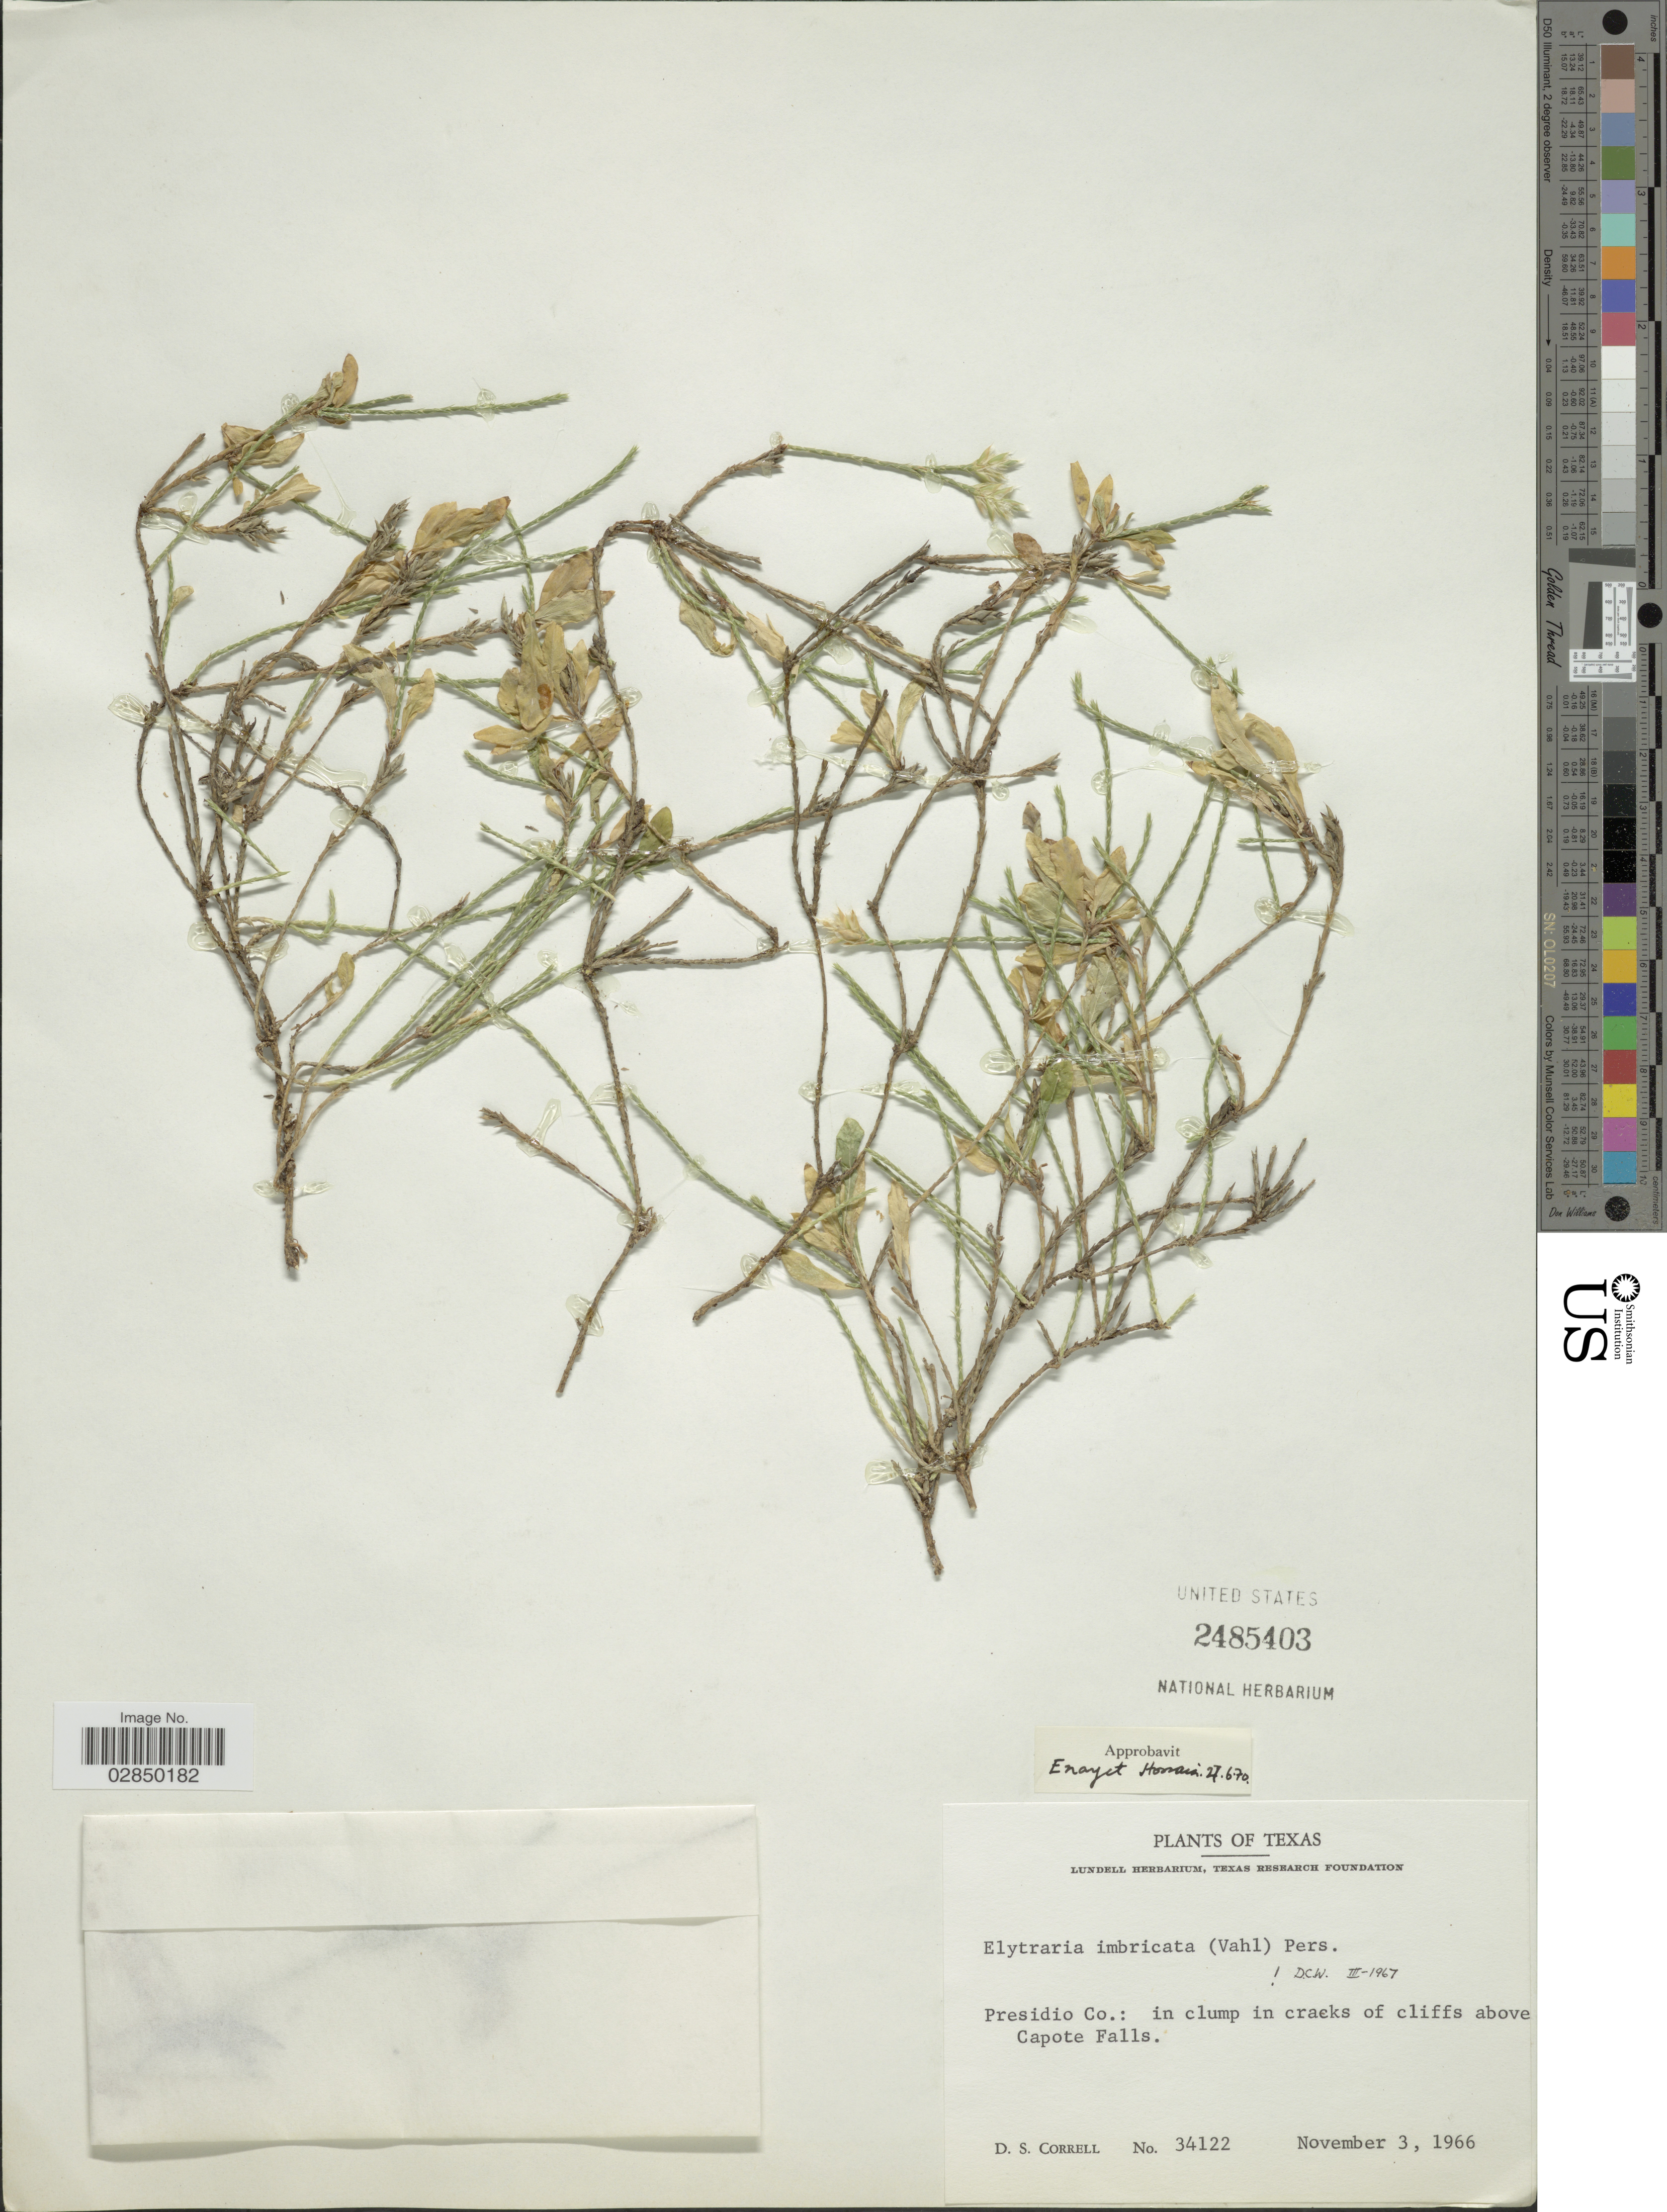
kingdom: Plantae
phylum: Tracheophyta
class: Magnoliopsida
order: Lamiales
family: Acanthaceae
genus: Elytraria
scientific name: Elytraria imbricata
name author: (Vahl) Pers.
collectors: D. S. Correll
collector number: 34122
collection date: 1966-11-03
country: United States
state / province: Texas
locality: Presidio Co.: above Capote Falls.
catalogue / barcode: US 2485403